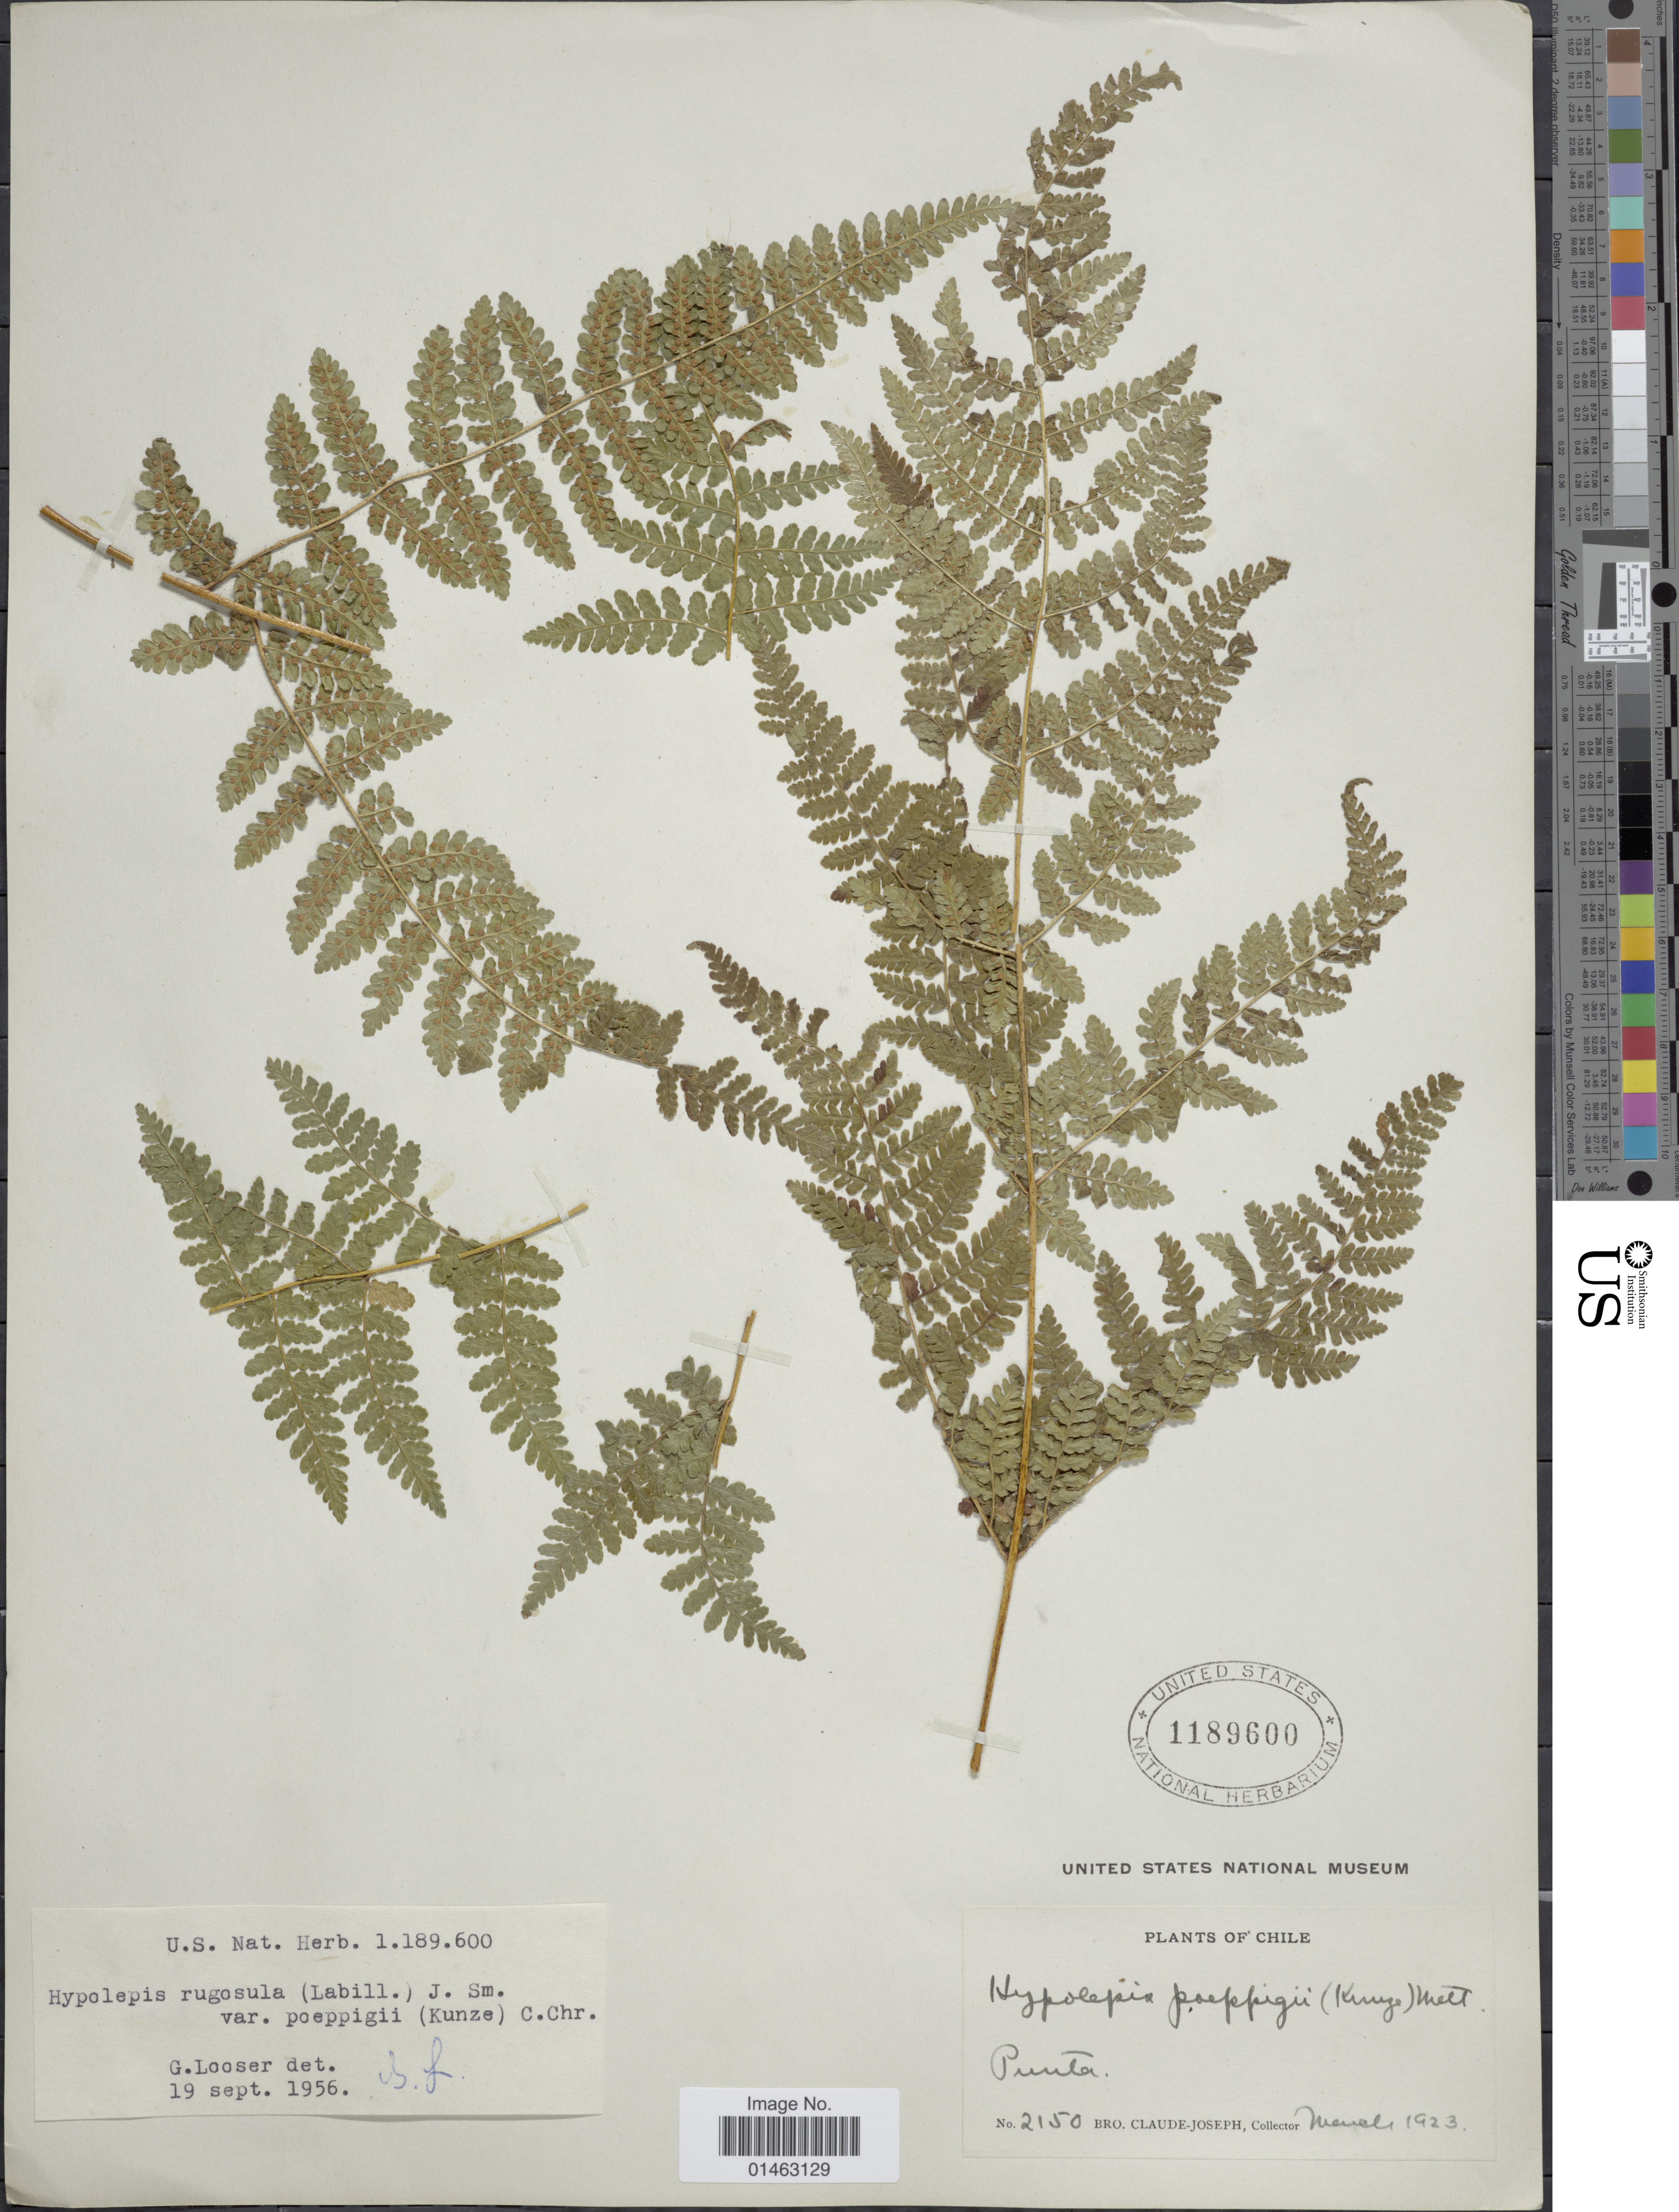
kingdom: Plantae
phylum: Tracheophyta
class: Polypodiopsida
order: Polypodiales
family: Dennstaedtiaceae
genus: Hypolepis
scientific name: Hypolepis rugosula var. poeppigii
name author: C. Chr. ex Skottsb.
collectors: Bro. Claude-Joseph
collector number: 2150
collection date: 1923-03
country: Chile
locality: Punta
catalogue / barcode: US 1189600